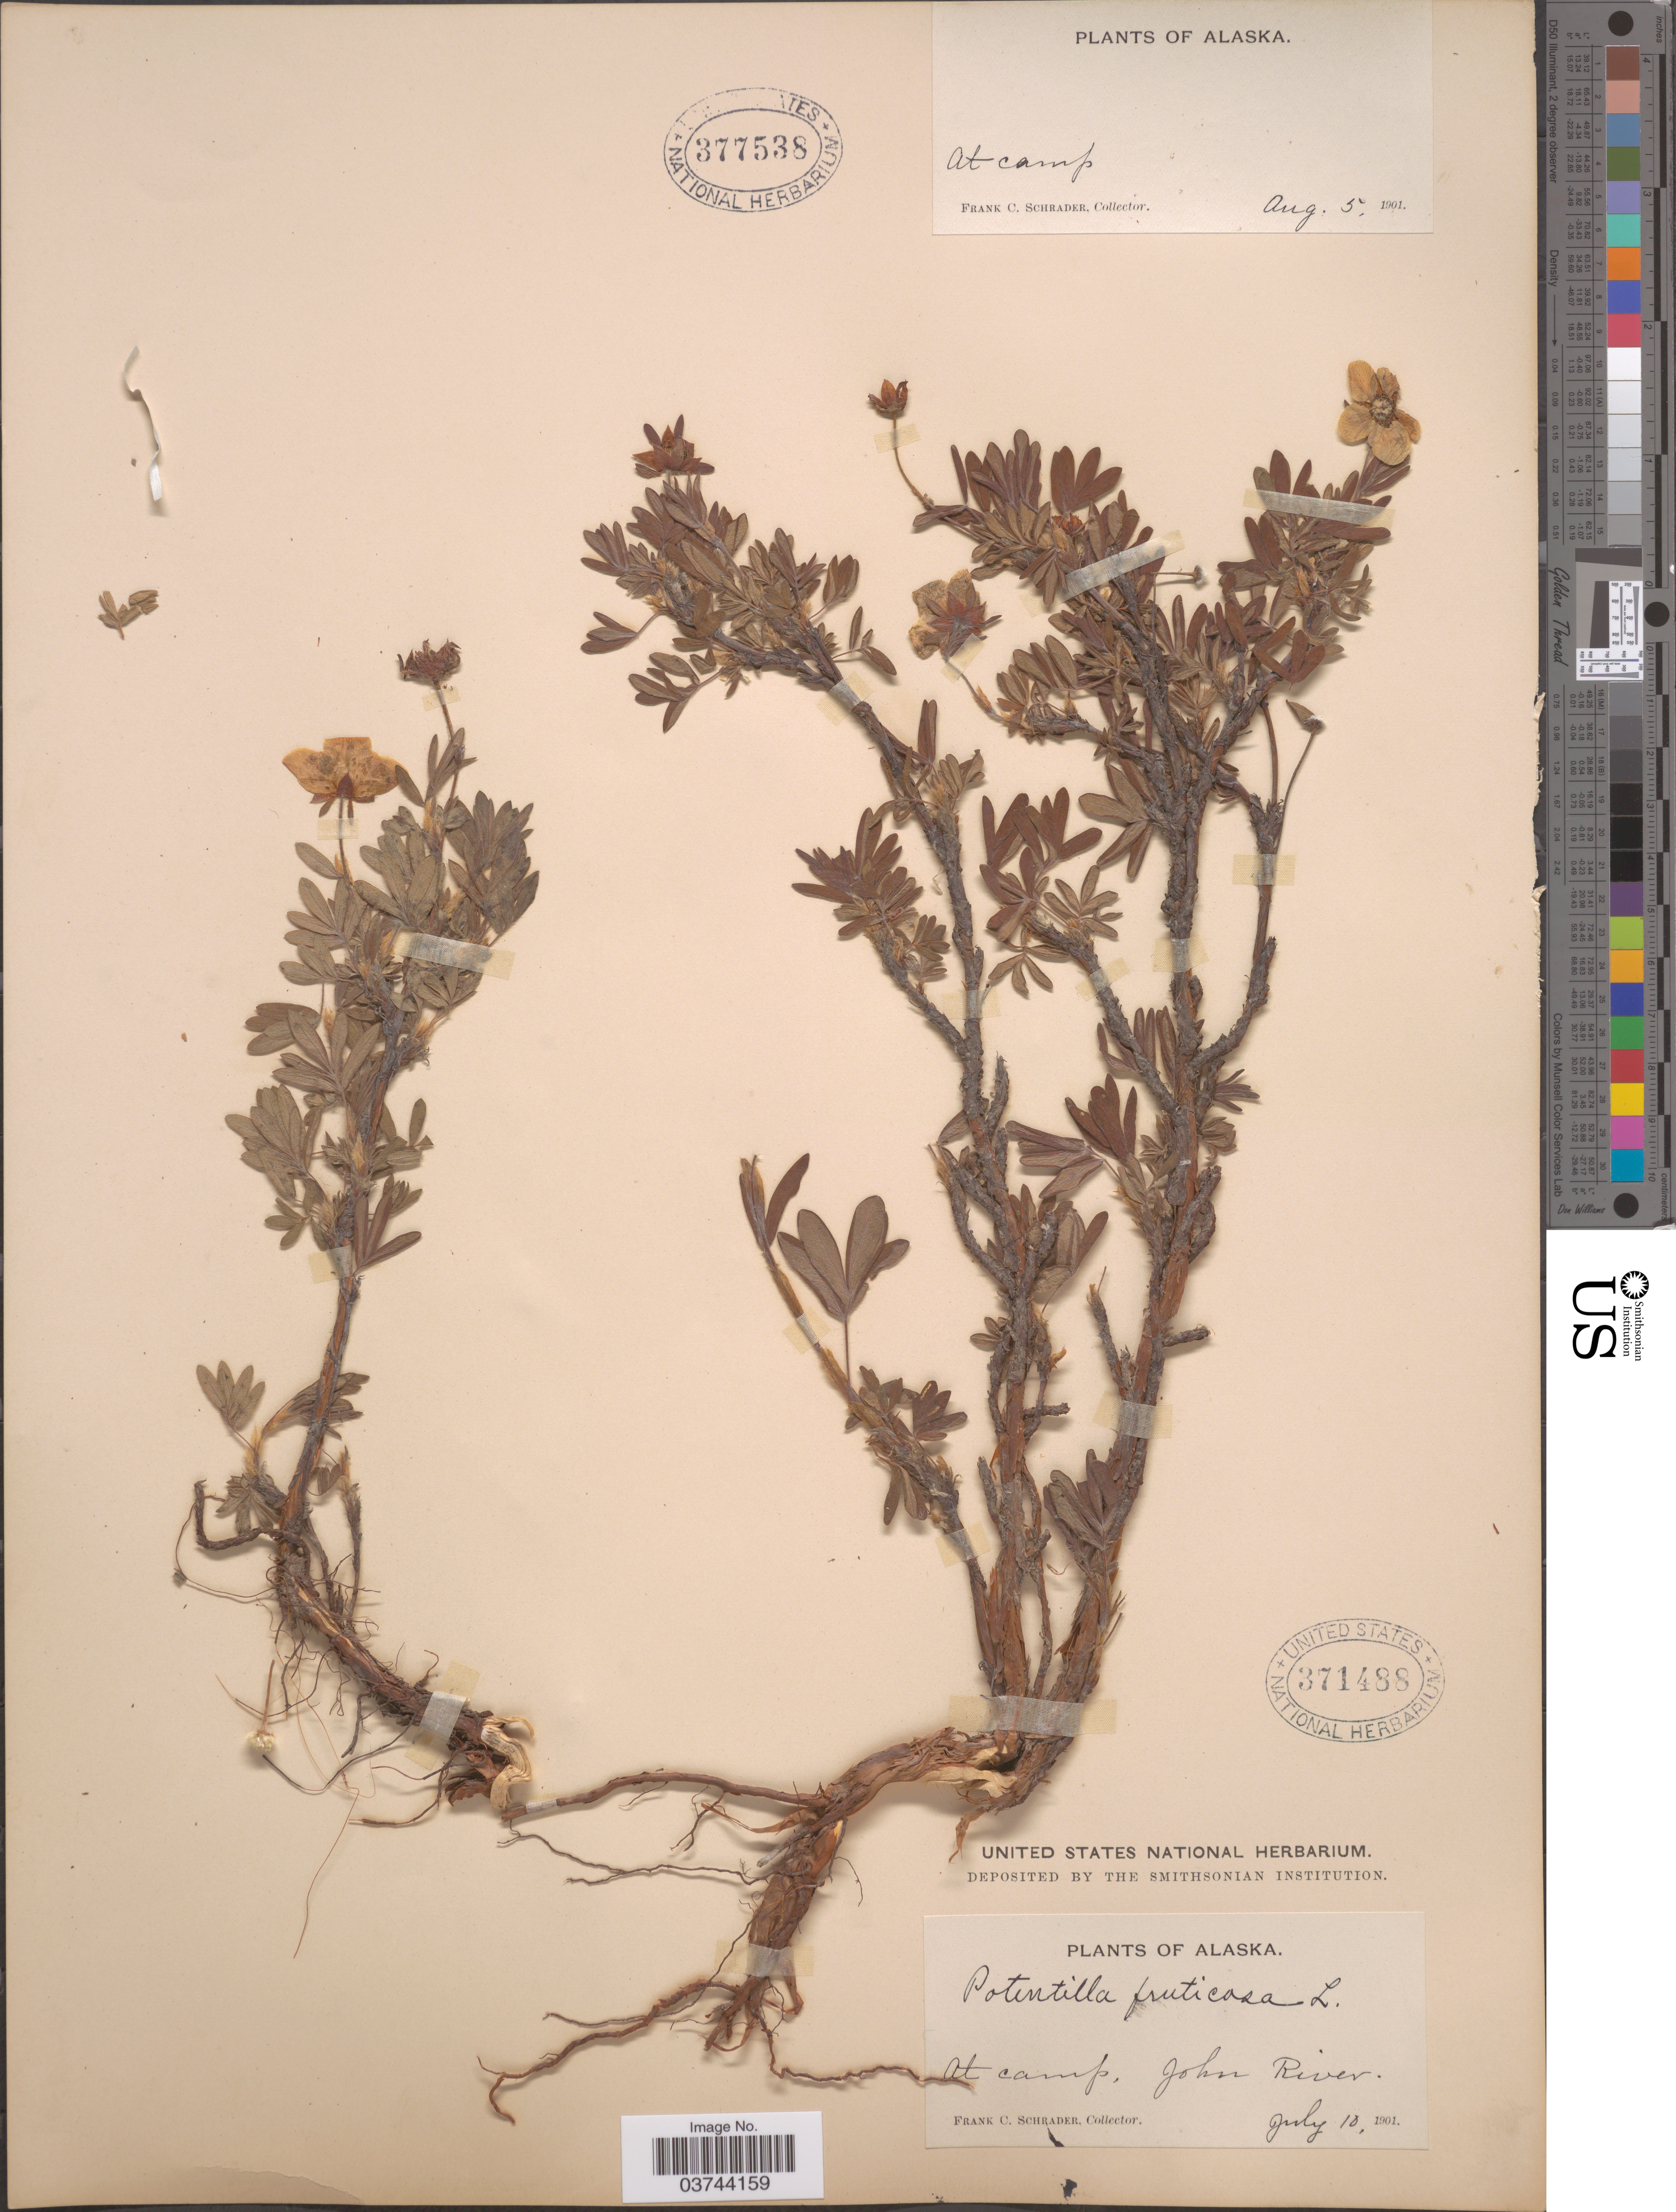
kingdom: Plantae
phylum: Tracheophyta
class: Magnoliopsida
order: Rosales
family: Rosaceae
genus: Dasiphora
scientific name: Dasiphora fruticosa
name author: (L.) Rydb.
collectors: F. C. Schrader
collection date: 1901-07-10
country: United States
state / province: Alaska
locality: At camp, John River.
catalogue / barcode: US 371488